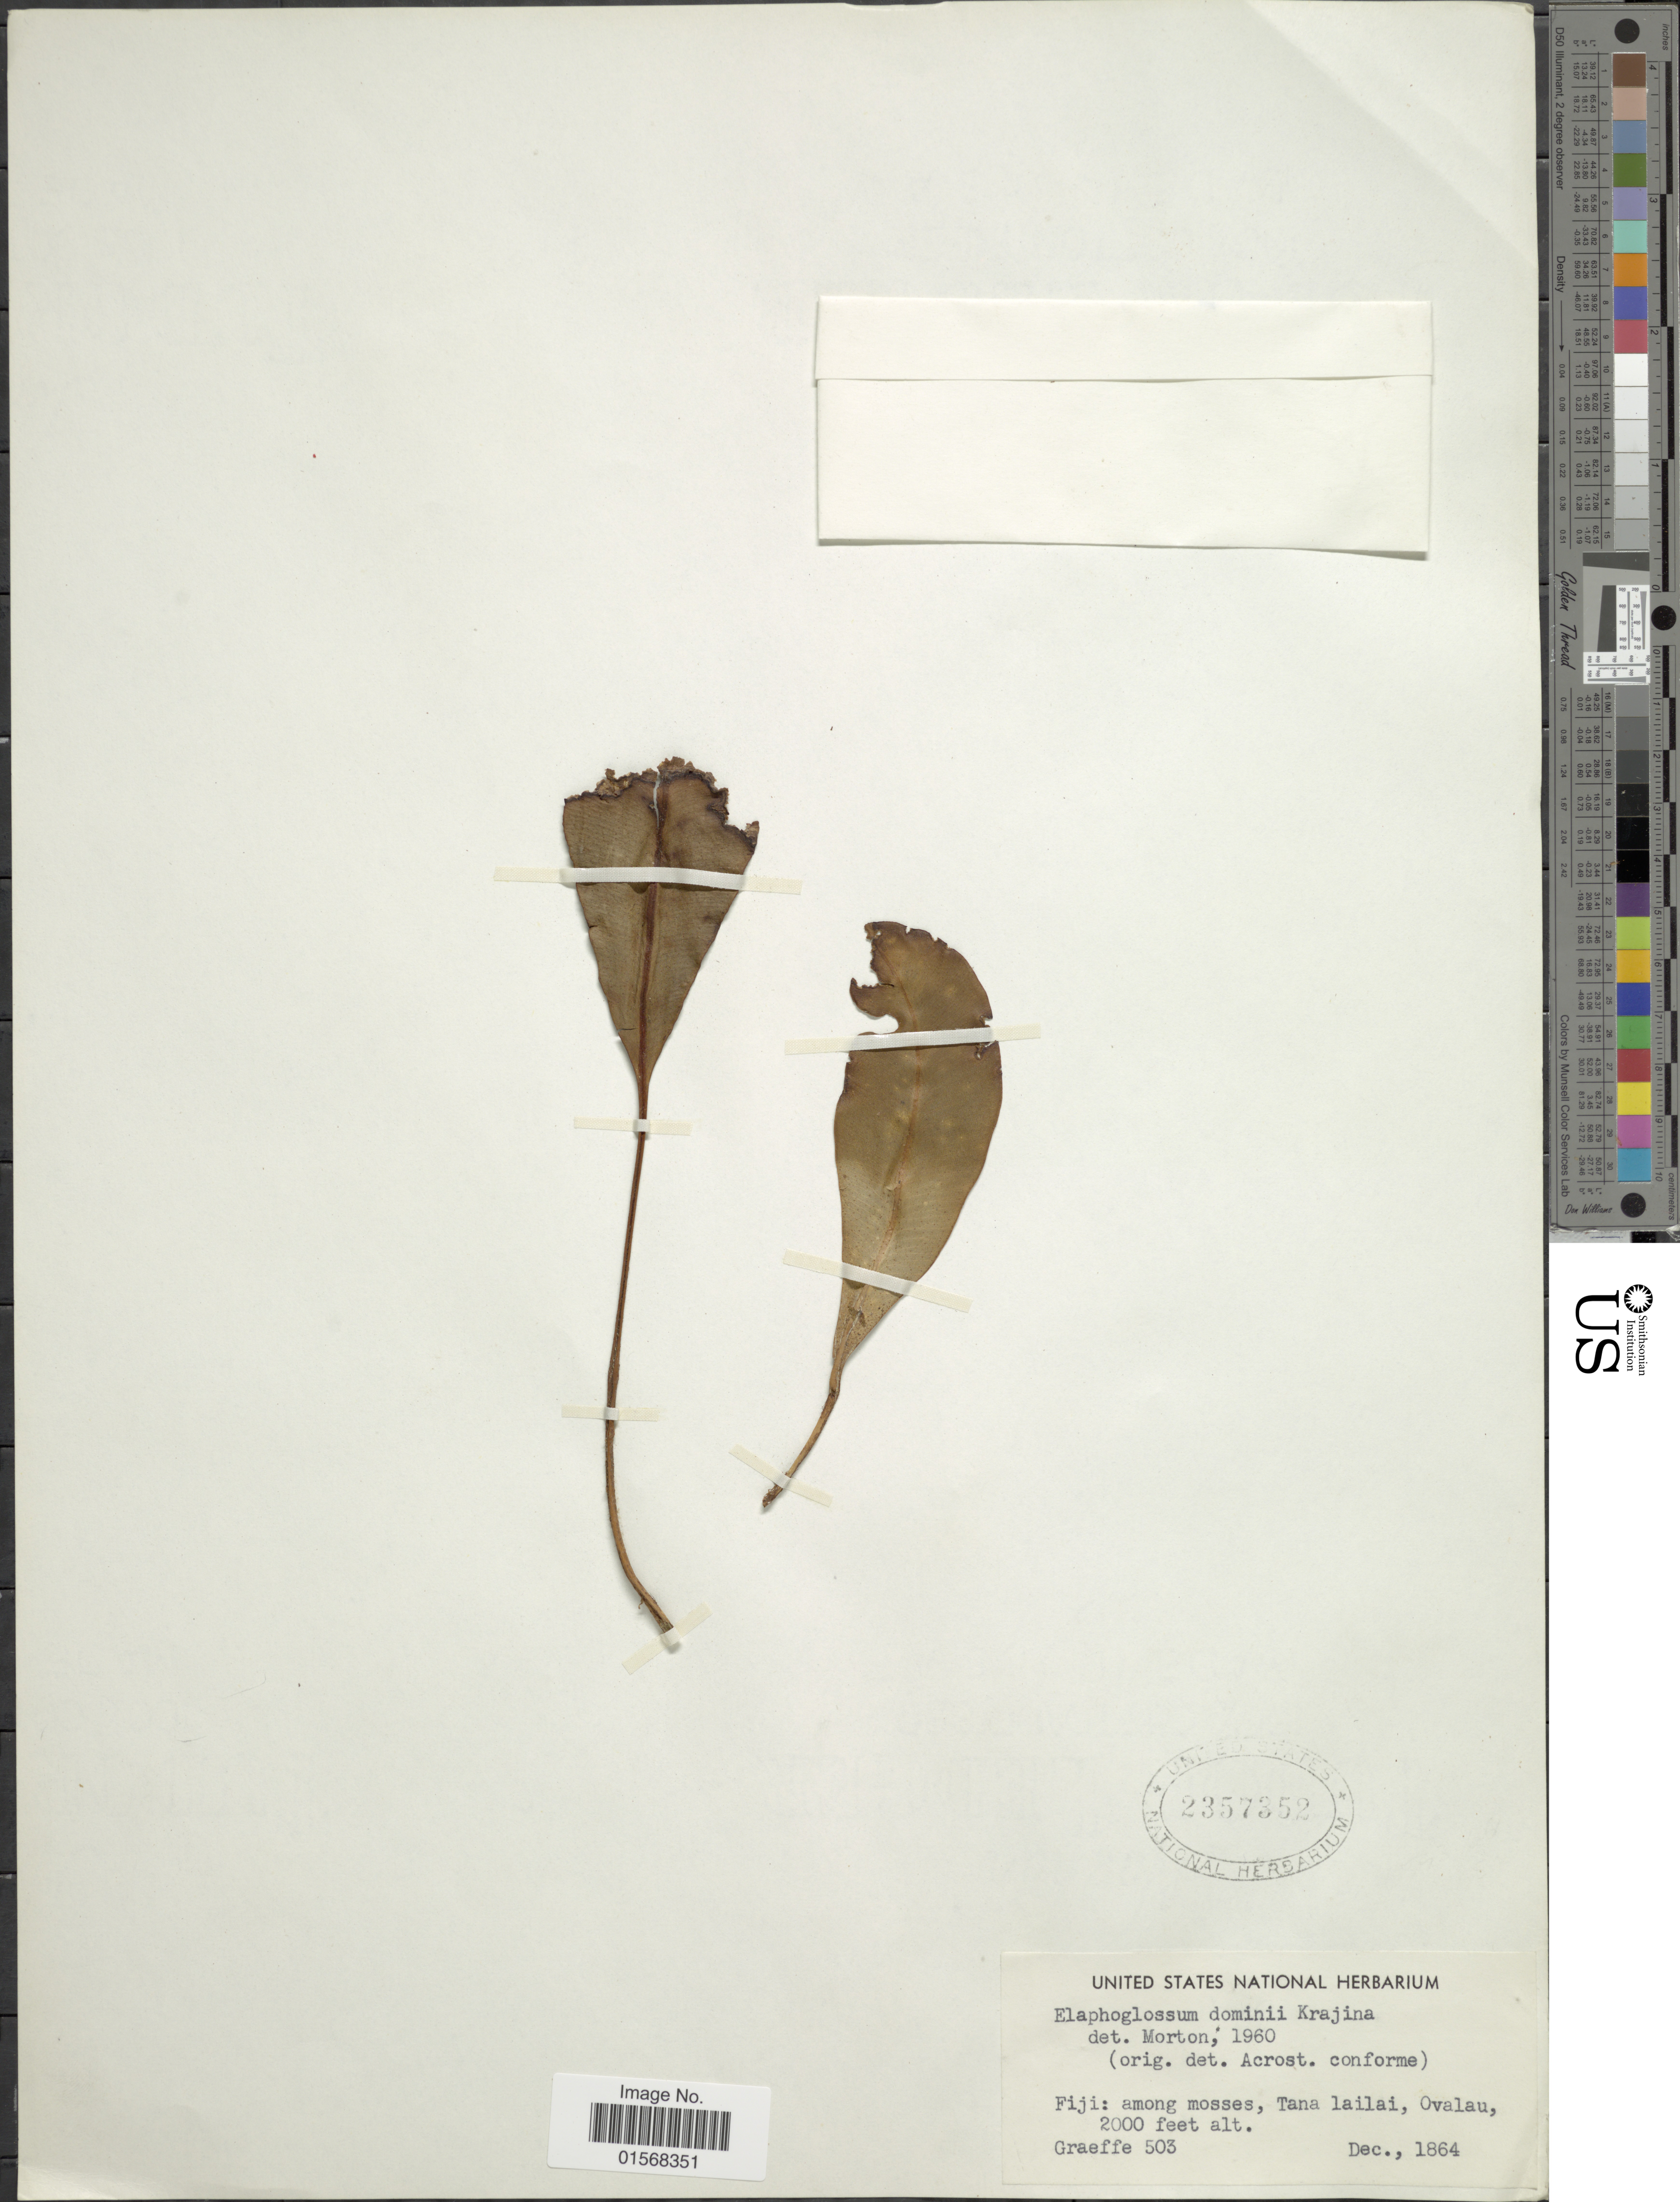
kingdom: Plantae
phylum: Tracheophyta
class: Polypodiopsida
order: Polypodiales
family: Dryopteridaceae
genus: Elaphoglossum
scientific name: Elaphoglossum dominii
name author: Krajina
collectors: Graeffe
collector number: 503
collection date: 1864-12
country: Fiji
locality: Fiji: among mosses, Tana lailai, Ovalau.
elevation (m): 610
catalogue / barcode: US 2357352